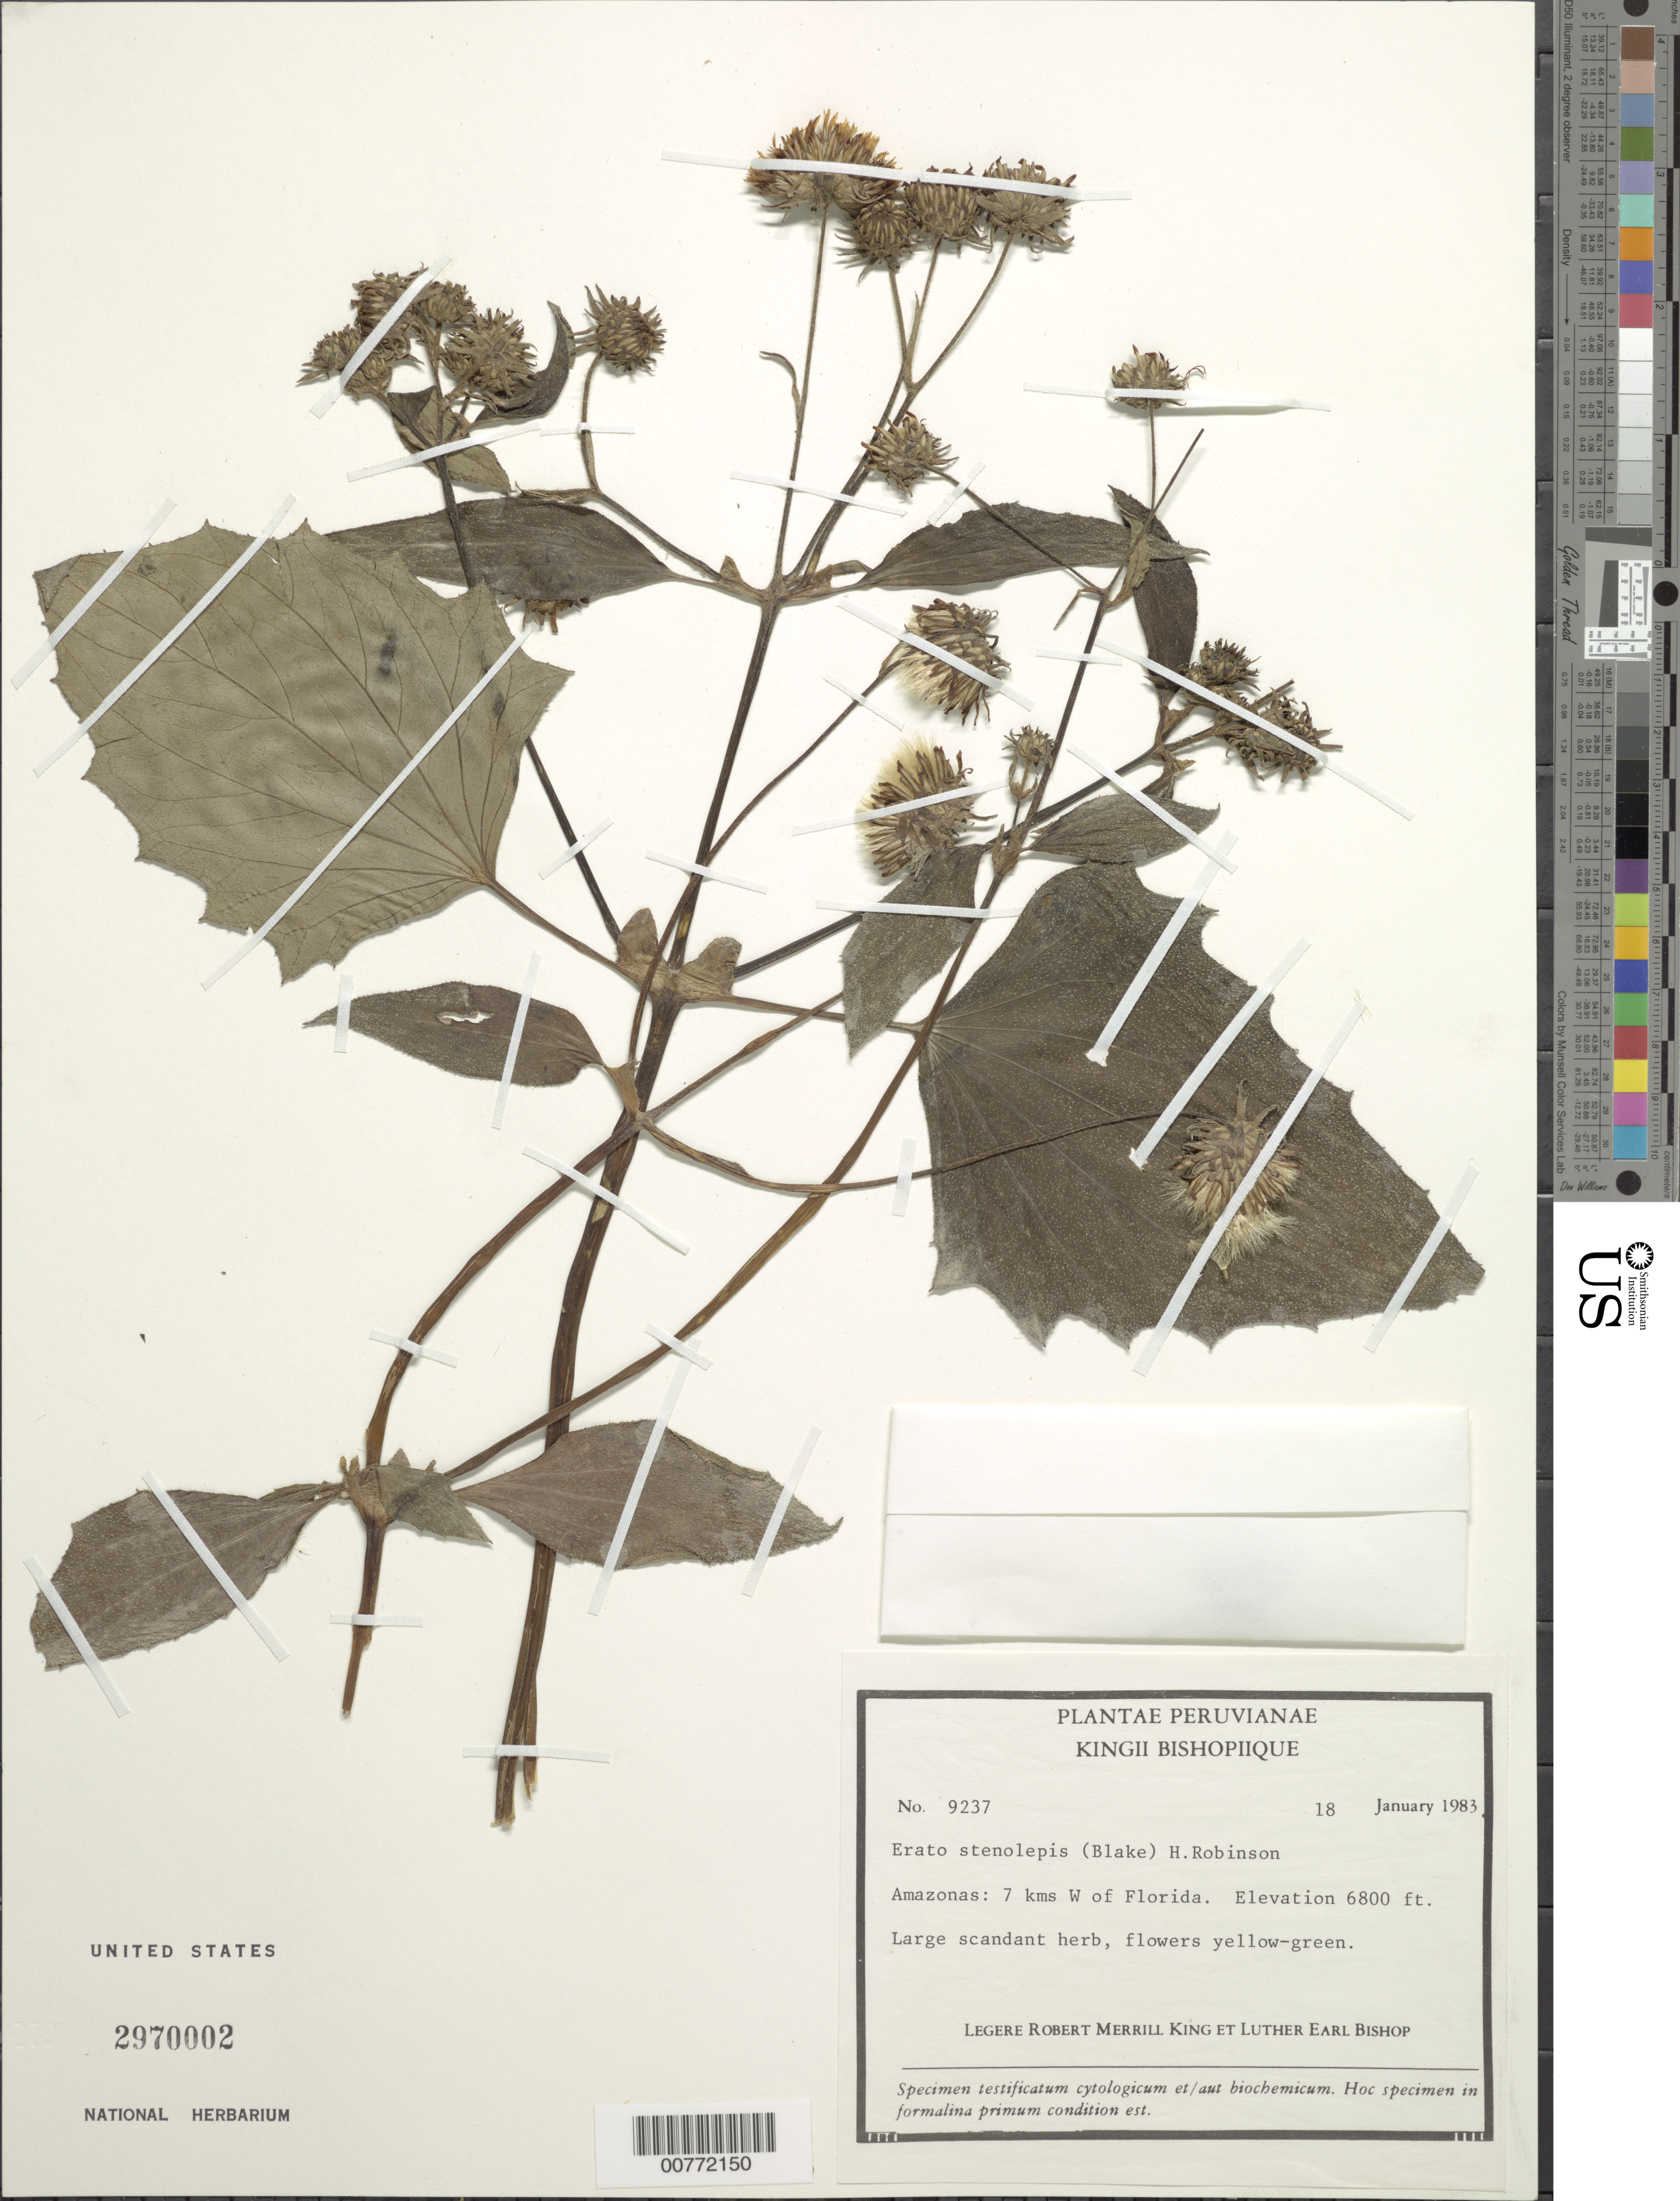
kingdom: Plantae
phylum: Tracheophyta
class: Magnoliopsida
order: Asterales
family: Asteraceae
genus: Erato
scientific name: Erato stenolepis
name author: (Hieron.) H. Rob.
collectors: R. M. King & L. E. Bishop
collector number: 9237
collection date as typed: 18 January 1983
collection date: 1983-01-18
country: Peru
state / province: Amazonas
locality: Amazonas: 7 kms W of Florida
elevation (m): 2073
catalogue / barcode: US 2970002